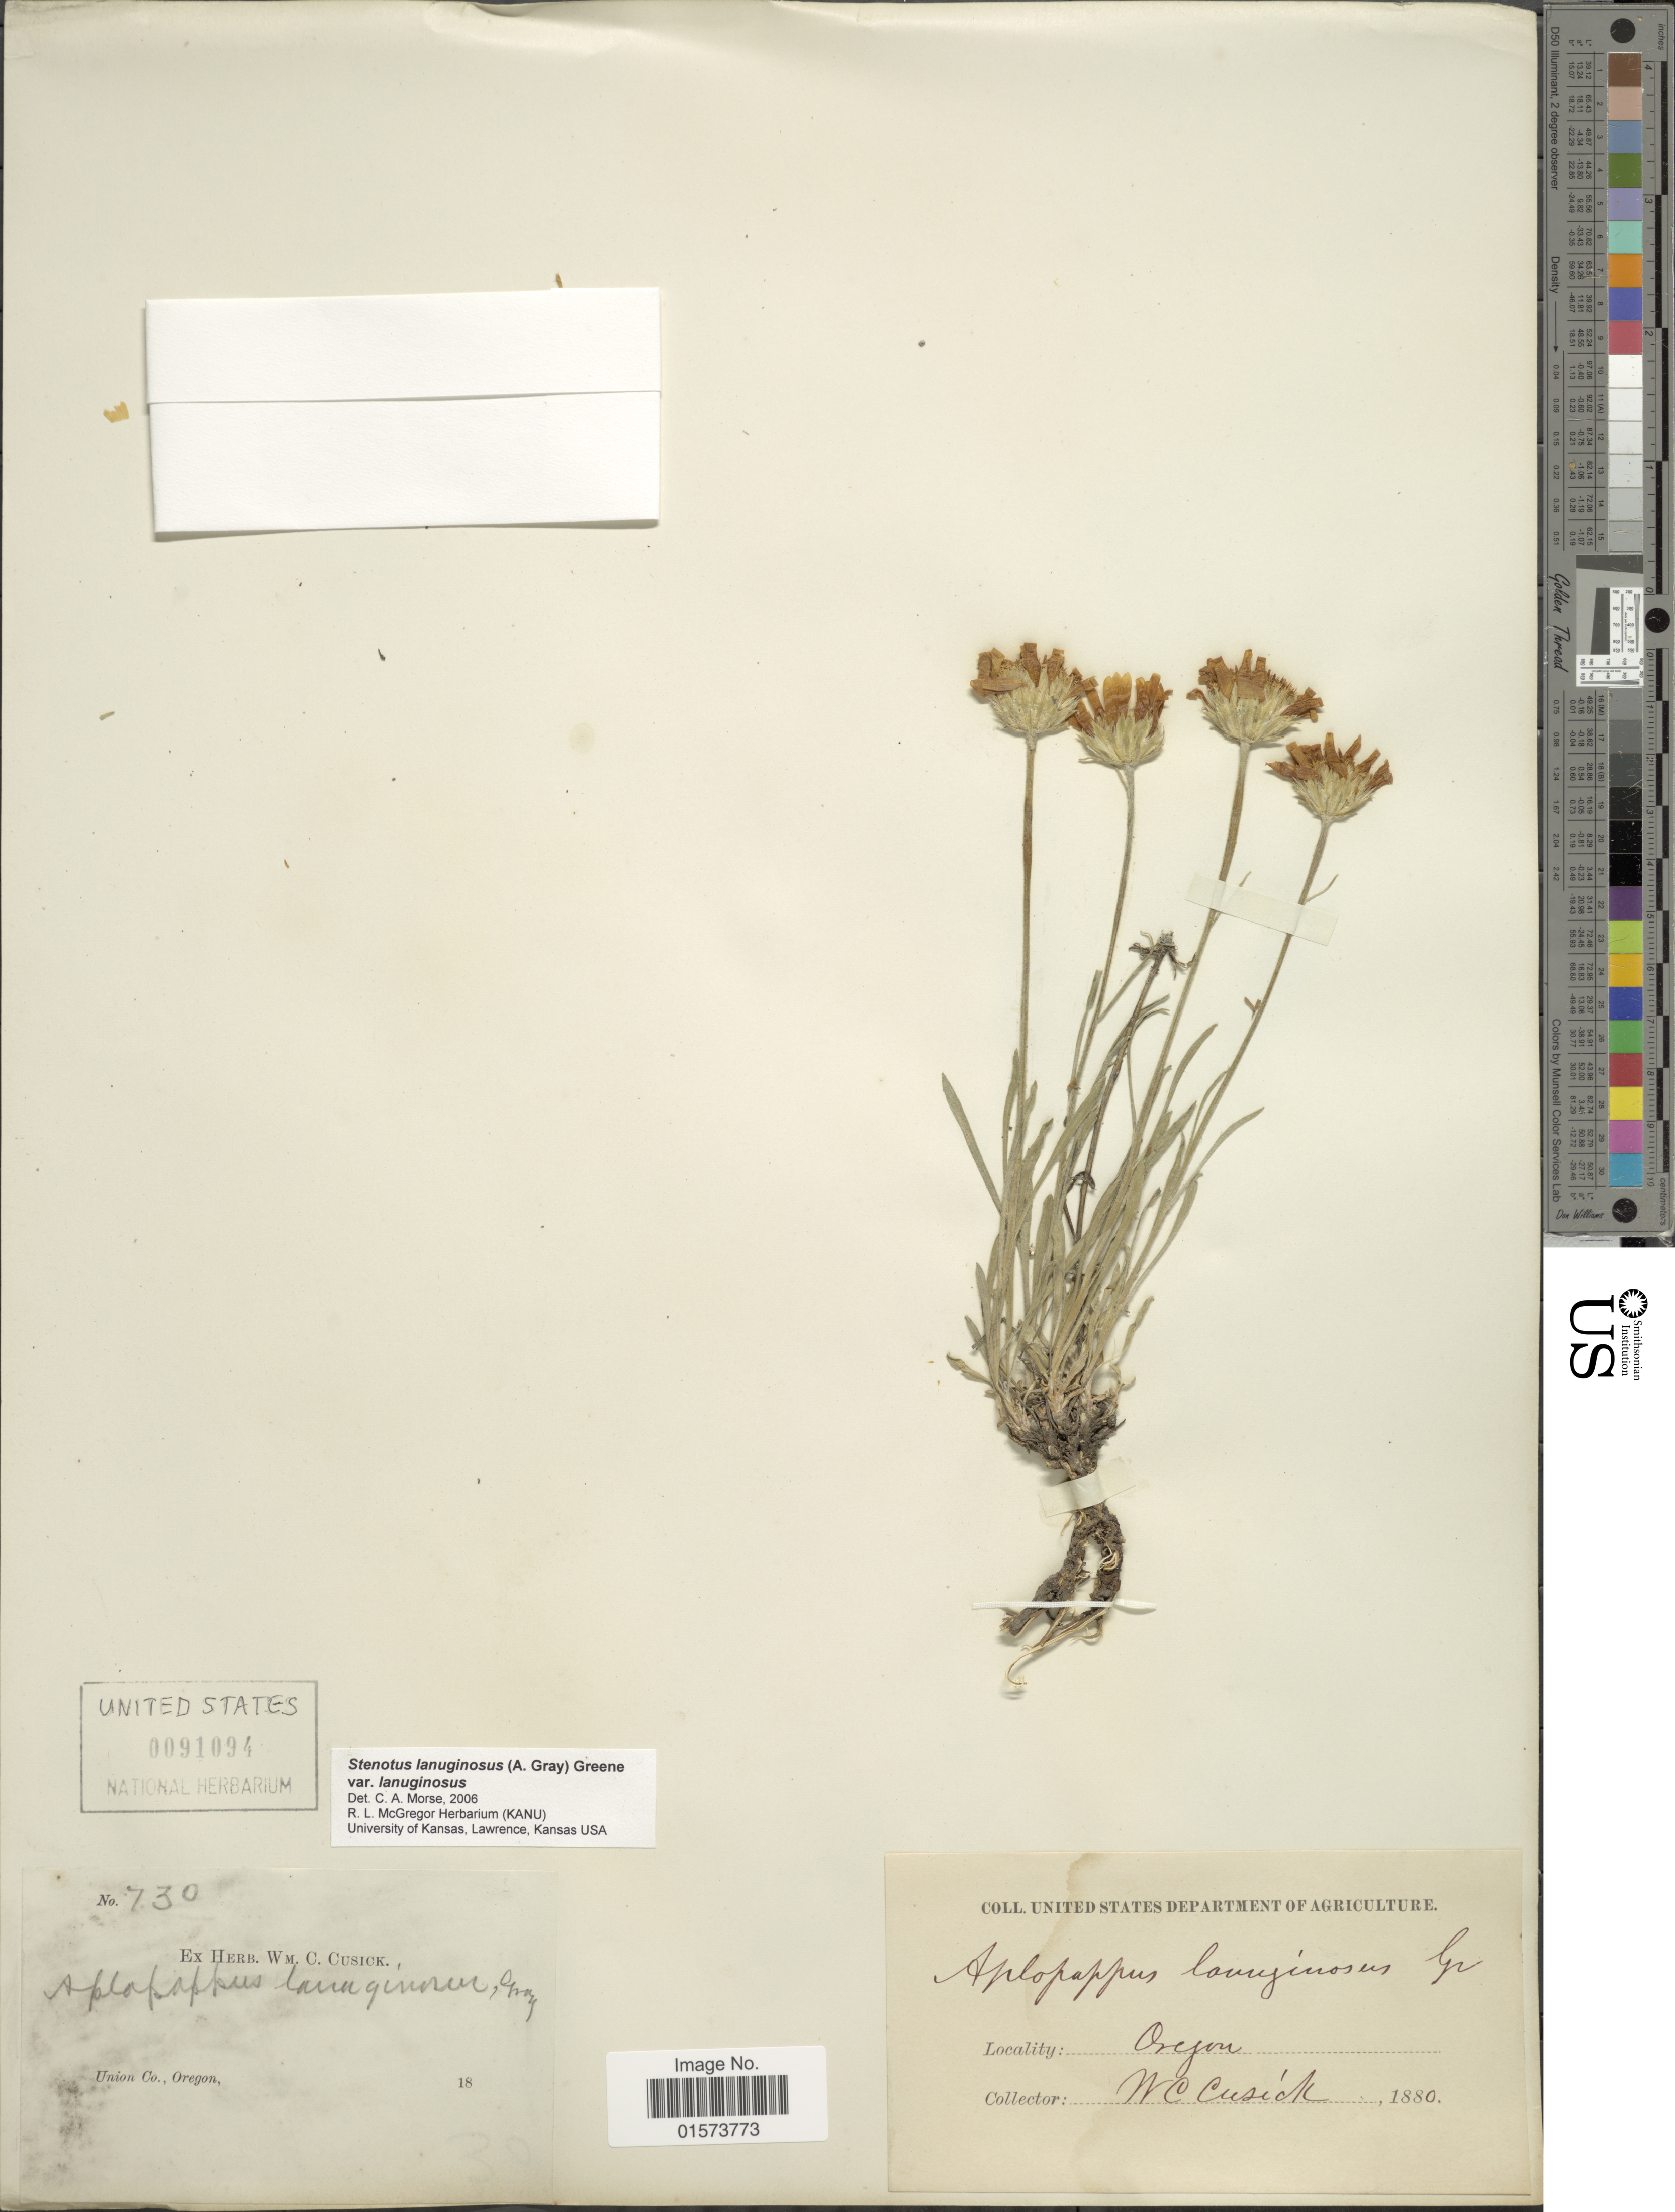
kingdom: Plantae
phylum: Tracheophyta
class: Magnoliopsida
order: Asterales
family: Asteraceae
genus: Stenotus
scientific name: Stenotus lanuginosus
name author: (A. Gray) Greene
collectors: W. C. Cusick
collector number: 730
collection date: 1880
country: United States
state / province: Oregon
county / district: Union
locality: Union Co.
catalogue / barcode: US 91094